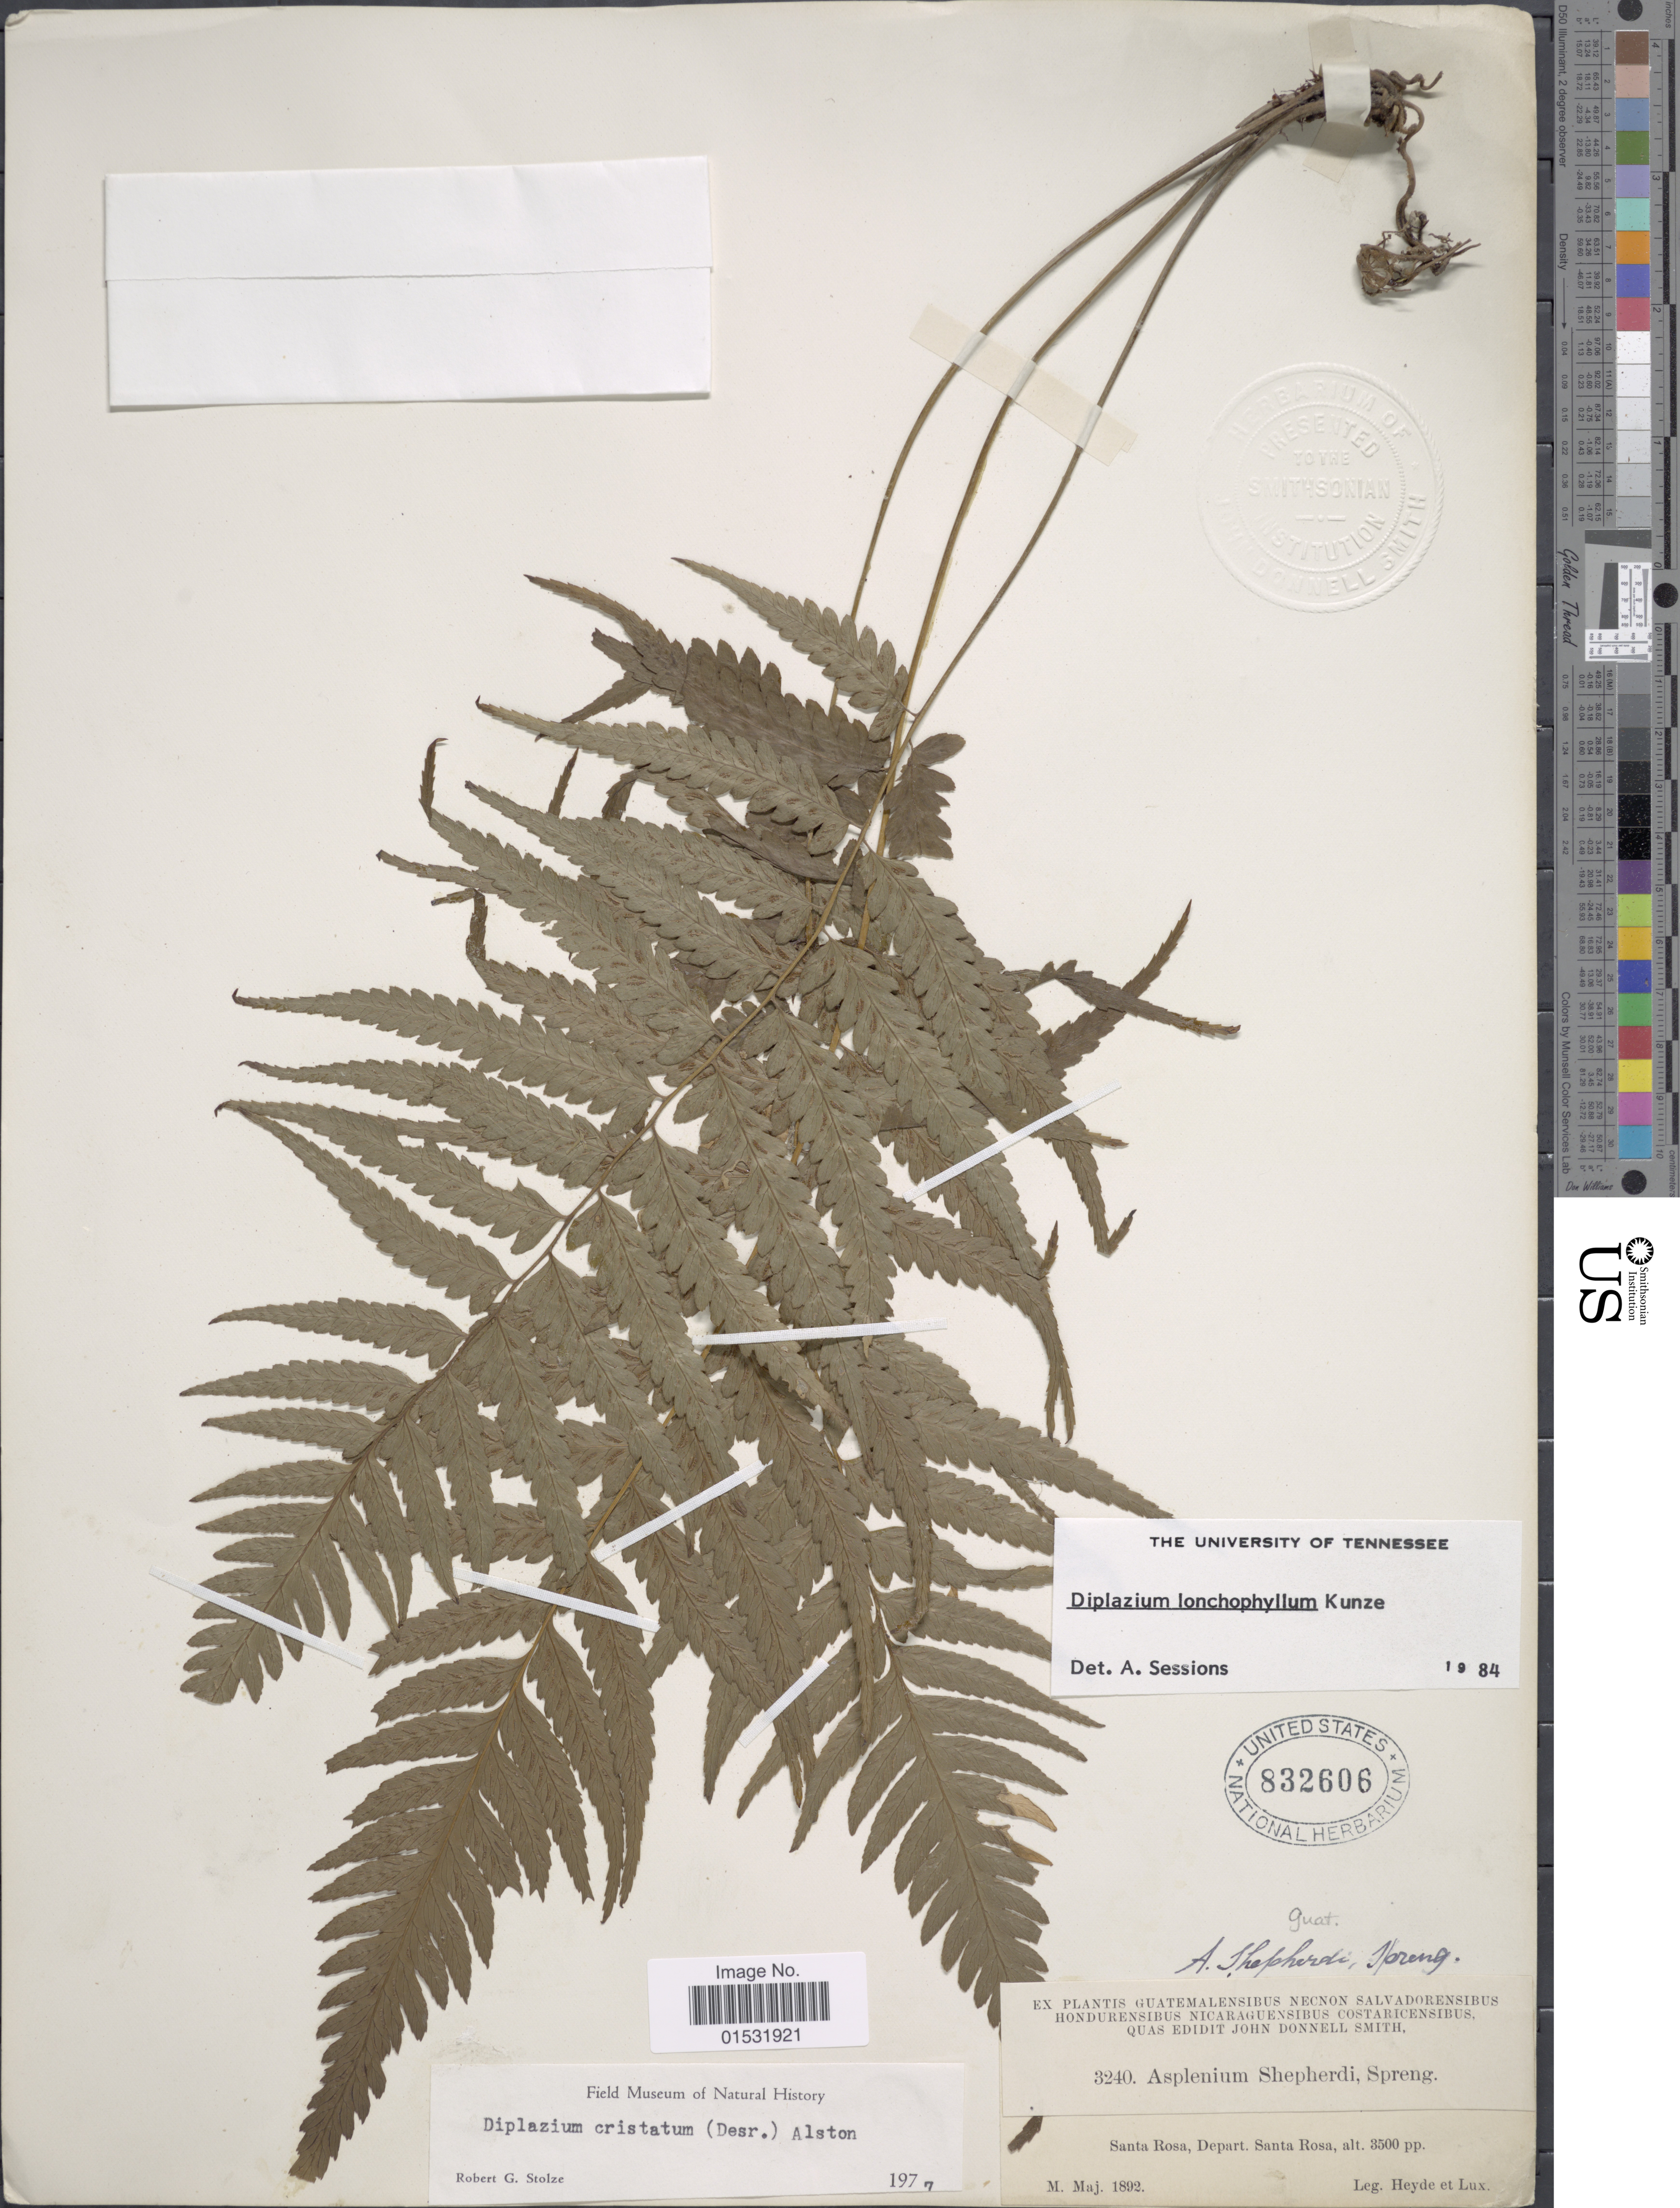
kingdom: Plantae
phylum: Tracheophyta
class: Polypodiopsida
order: Polypodiales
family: Athyriaceae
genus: Diplazium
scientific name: Diplazium lonchophyllum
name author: Kunze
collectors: Heyde & Lux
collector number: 3240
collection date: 1892-05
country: Guatemala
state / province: Santa Rosa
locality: Santa Rosa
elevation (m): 1067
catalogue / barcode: US 832606